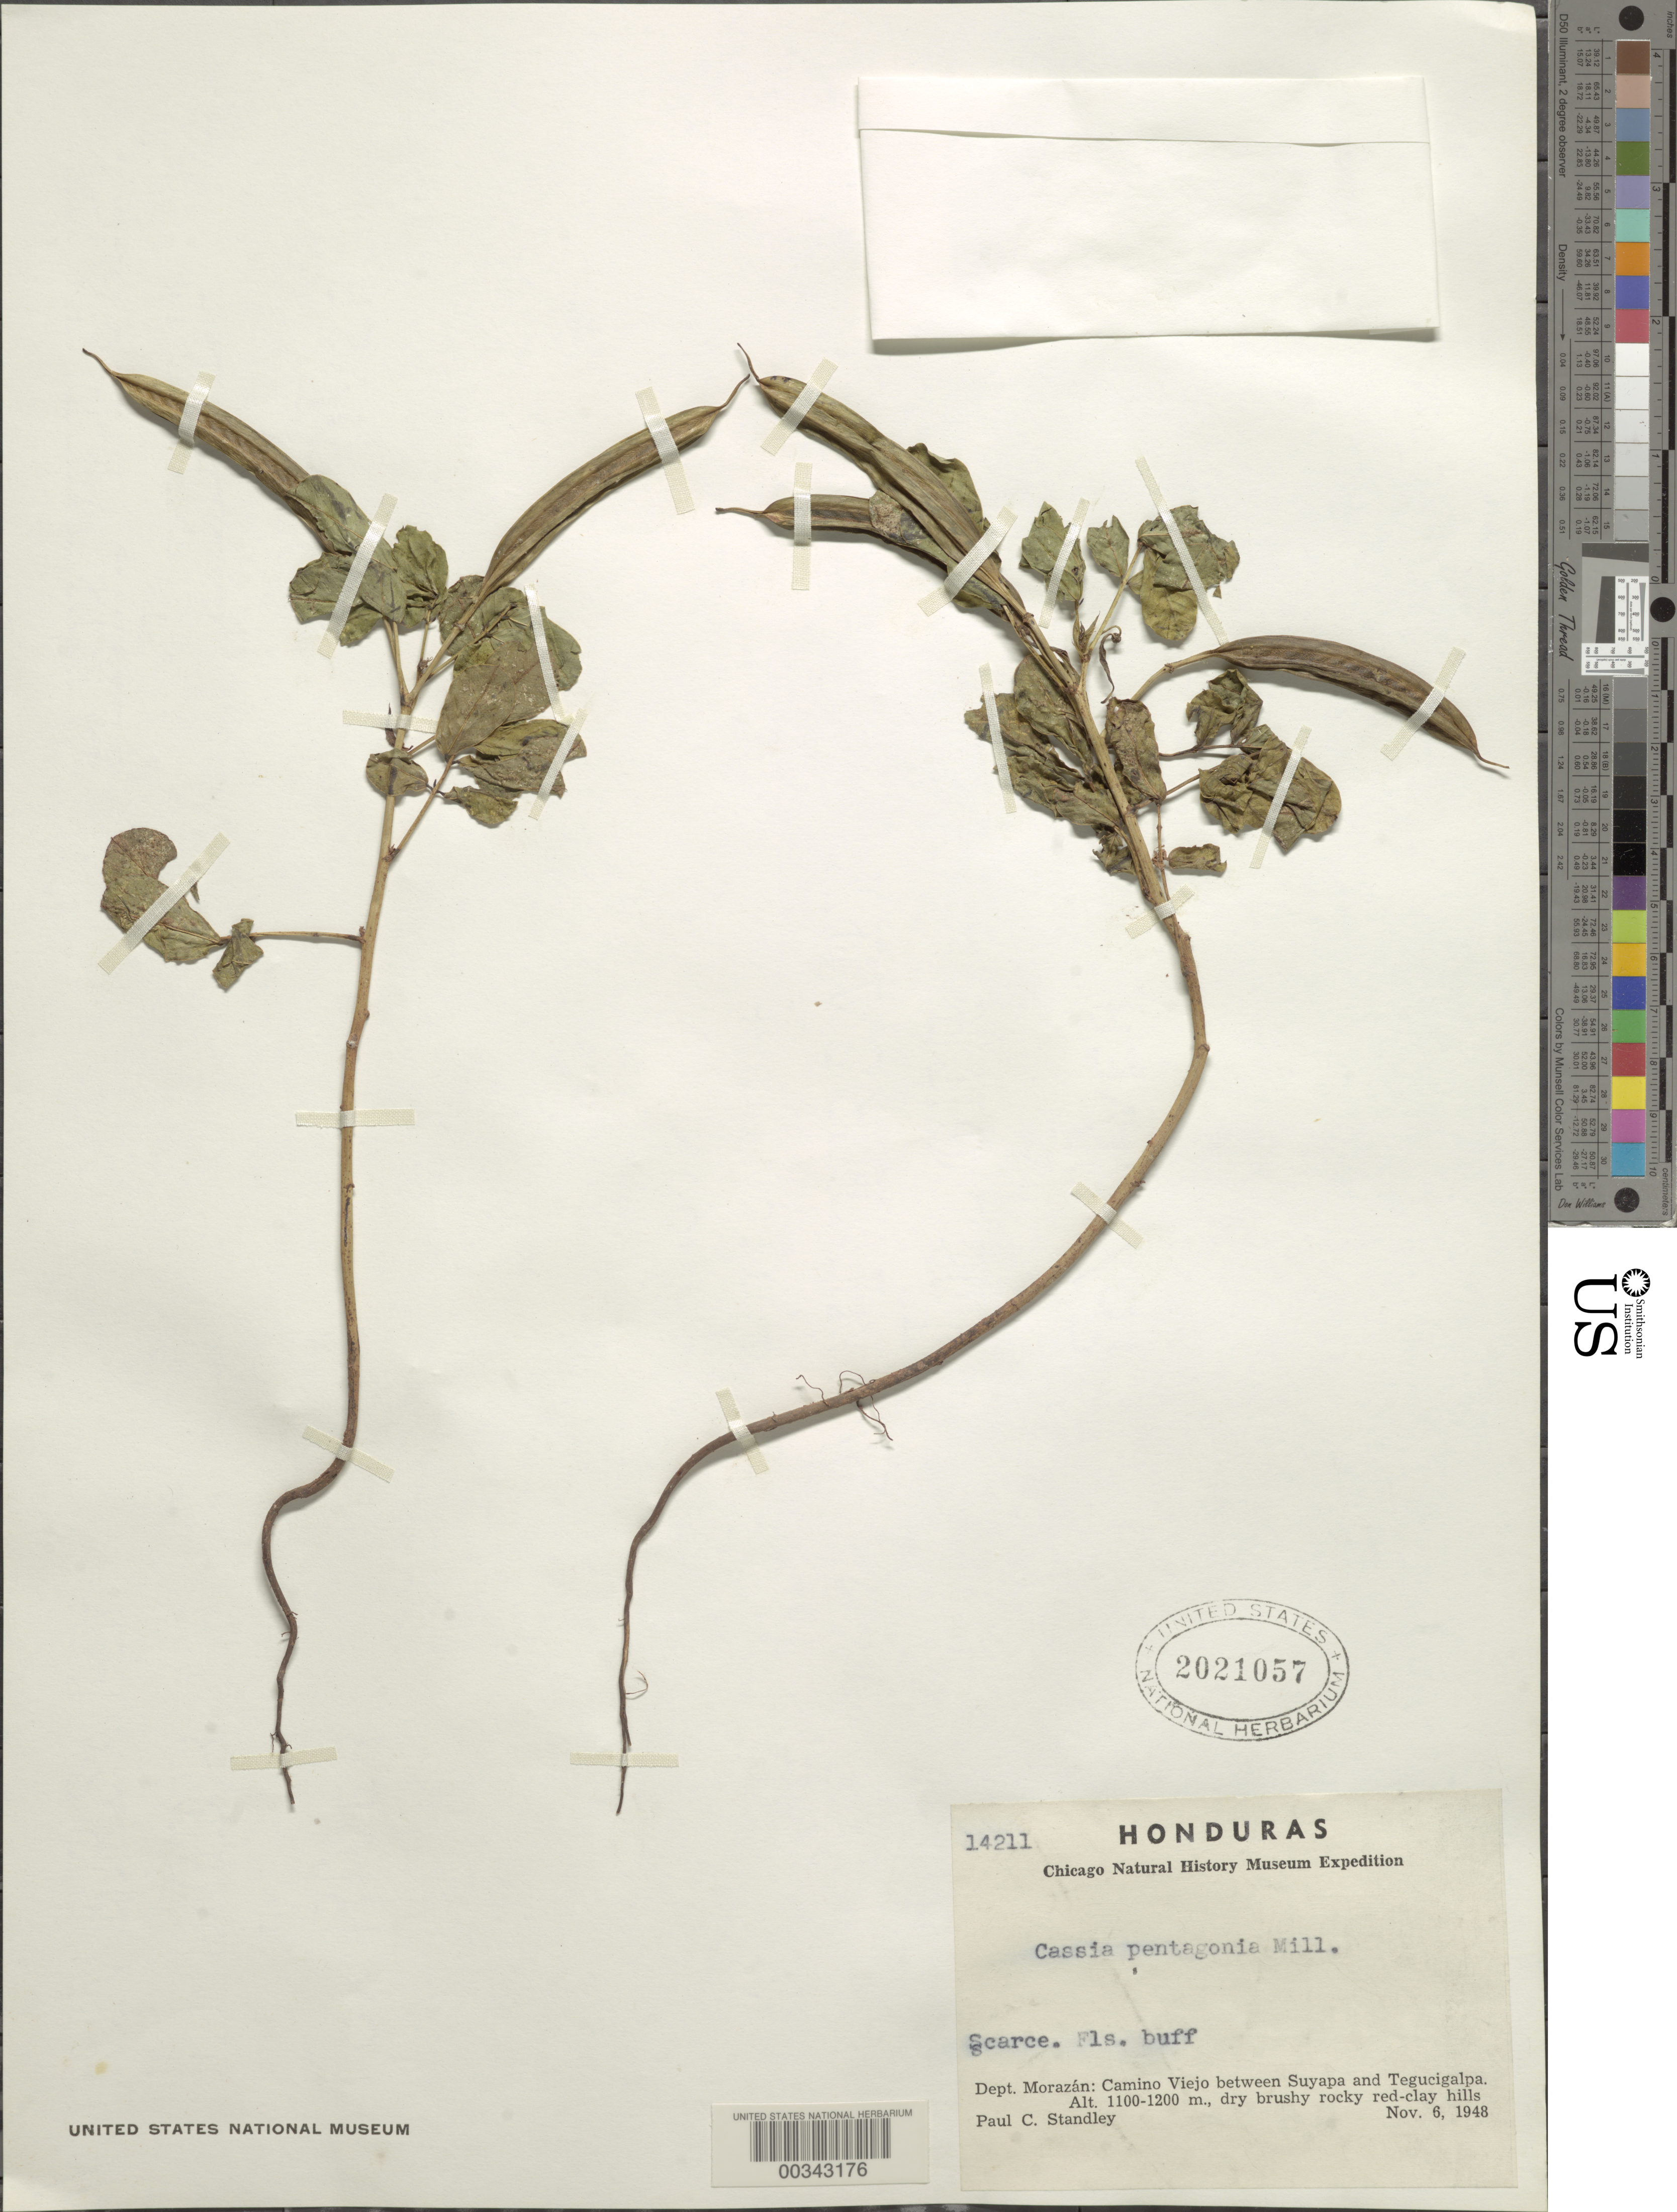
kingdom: Plantae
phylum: Tracheophyta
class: Magnoliopsida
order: Fabales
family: Fabaceae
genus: Senna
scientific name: Senna pentagonia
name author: (Mill.) H.S. Irwin & Barneby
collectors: P. C. Standley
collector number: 14211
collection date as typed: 06 Nov 1948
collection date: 1948-11-06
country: Honduras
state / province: Fco. Morazán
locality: Camino viejo between Suyapa and Tegucigalpa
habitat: Dry brushy rocky red-clay hills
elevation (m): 1100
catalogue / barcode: US 2021057